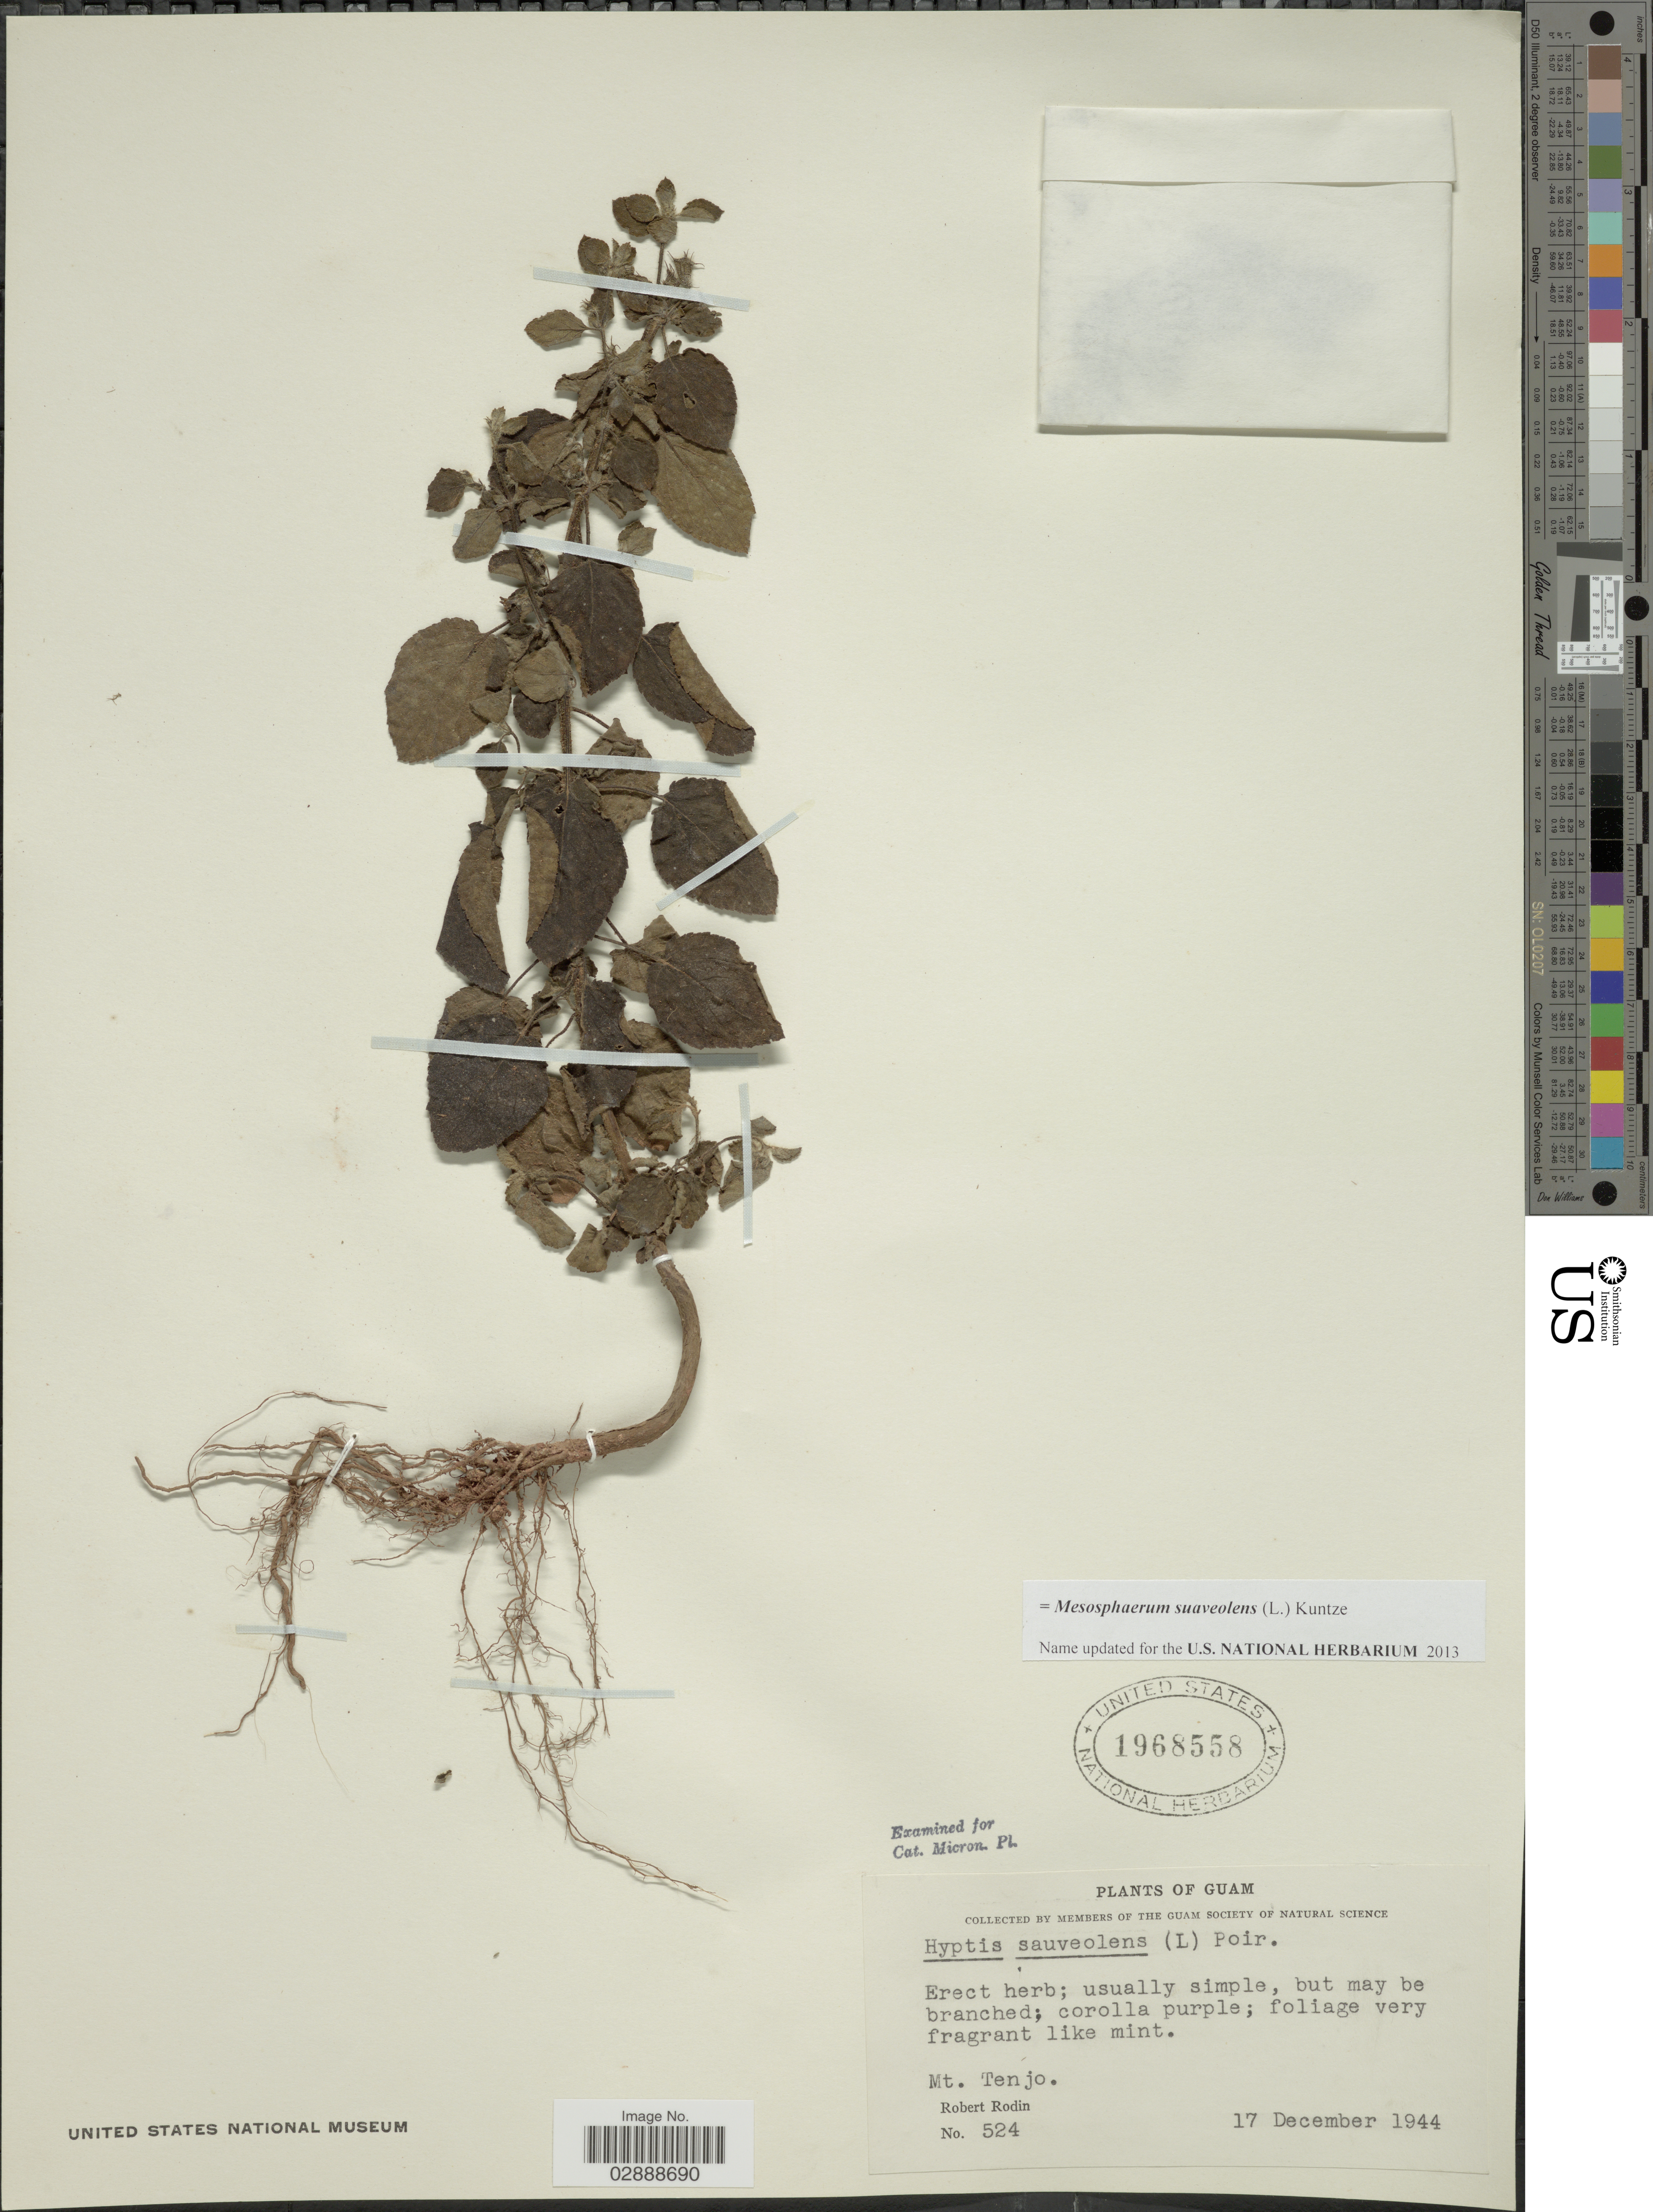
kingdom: Plantae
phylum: Tracheophyta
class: Magnoliopsida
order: Lamiales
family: Lamiaceae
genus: Mesosphaerum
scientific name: Mesosphaerum suaveolens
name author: (L.) Kuntze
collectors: R. Rodin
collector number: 524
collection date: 1944-12-17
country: Guam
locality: Mt. Tenjo.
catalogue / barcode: US 1968558